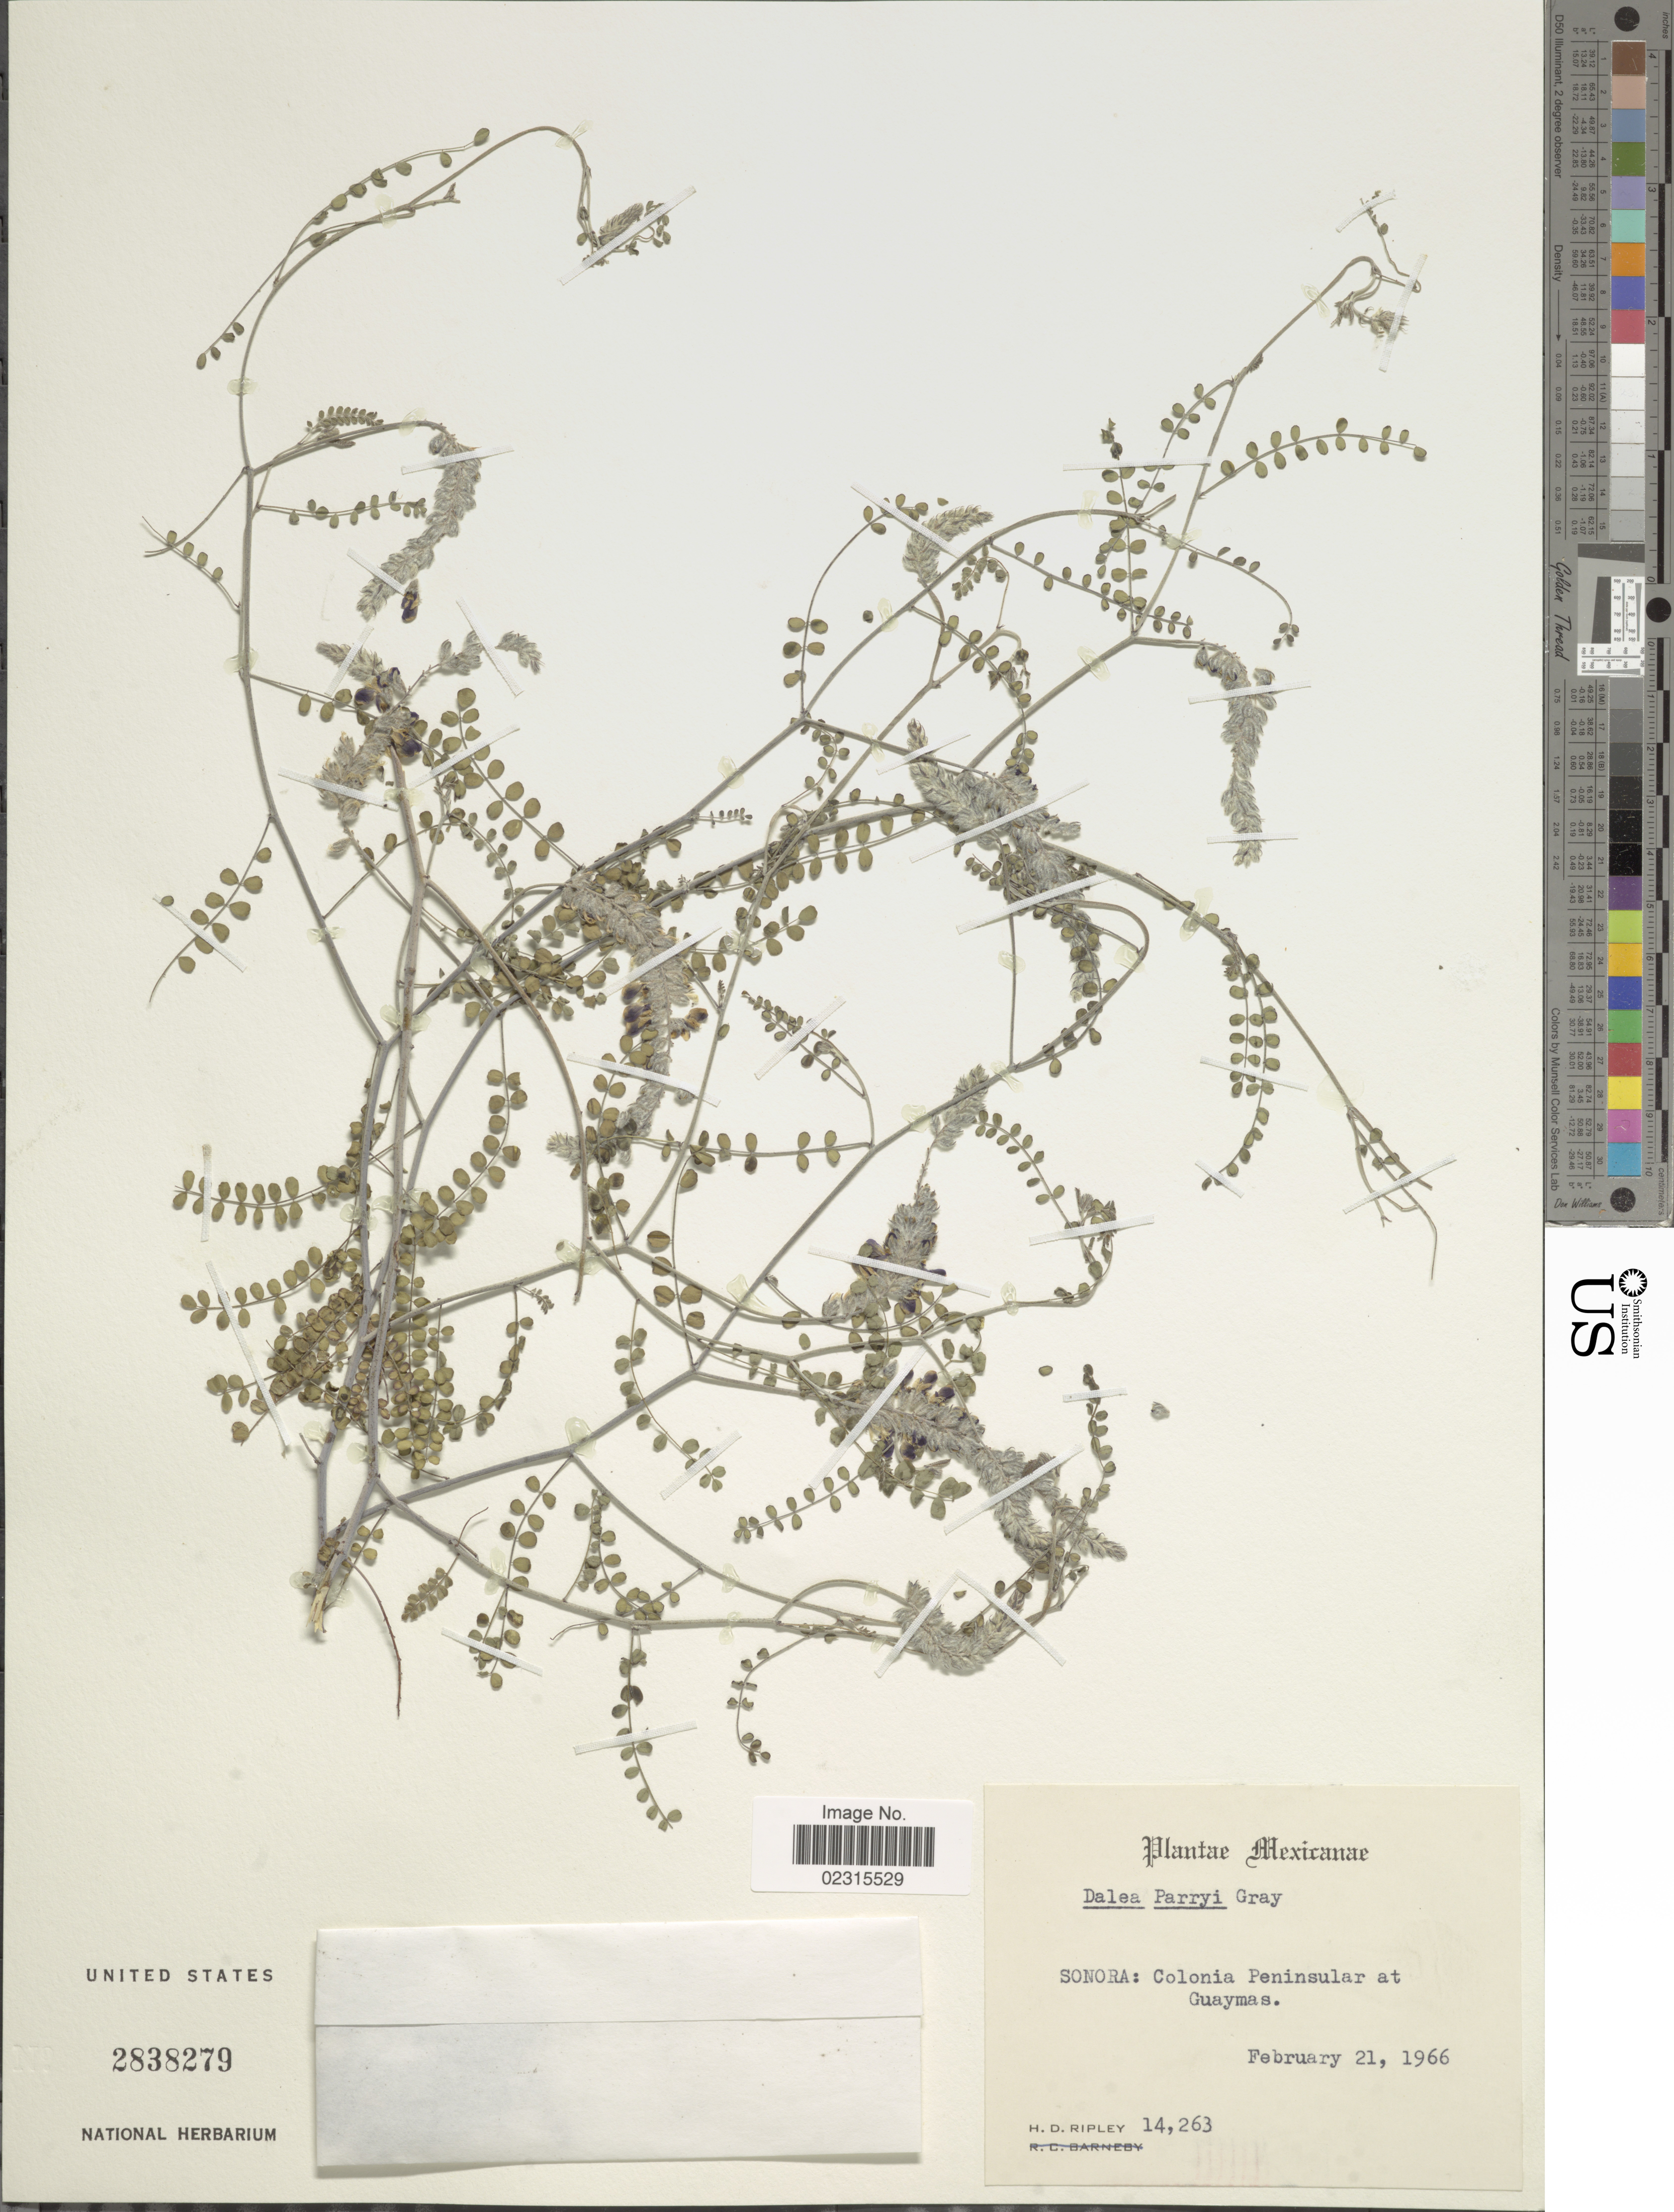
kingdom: Plantae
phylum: Tracheophyta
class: Magnoliopsida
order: Fabales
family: Fabaceae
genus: Marina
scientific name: Marina parryi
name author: (Torr. & A. Gray) Barneby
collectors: H. Ripley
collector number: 14263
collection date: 1966-02-21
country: Mexico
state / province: Sonora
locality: Colonia Peninsular at Guaymas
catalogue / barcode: US 2838279